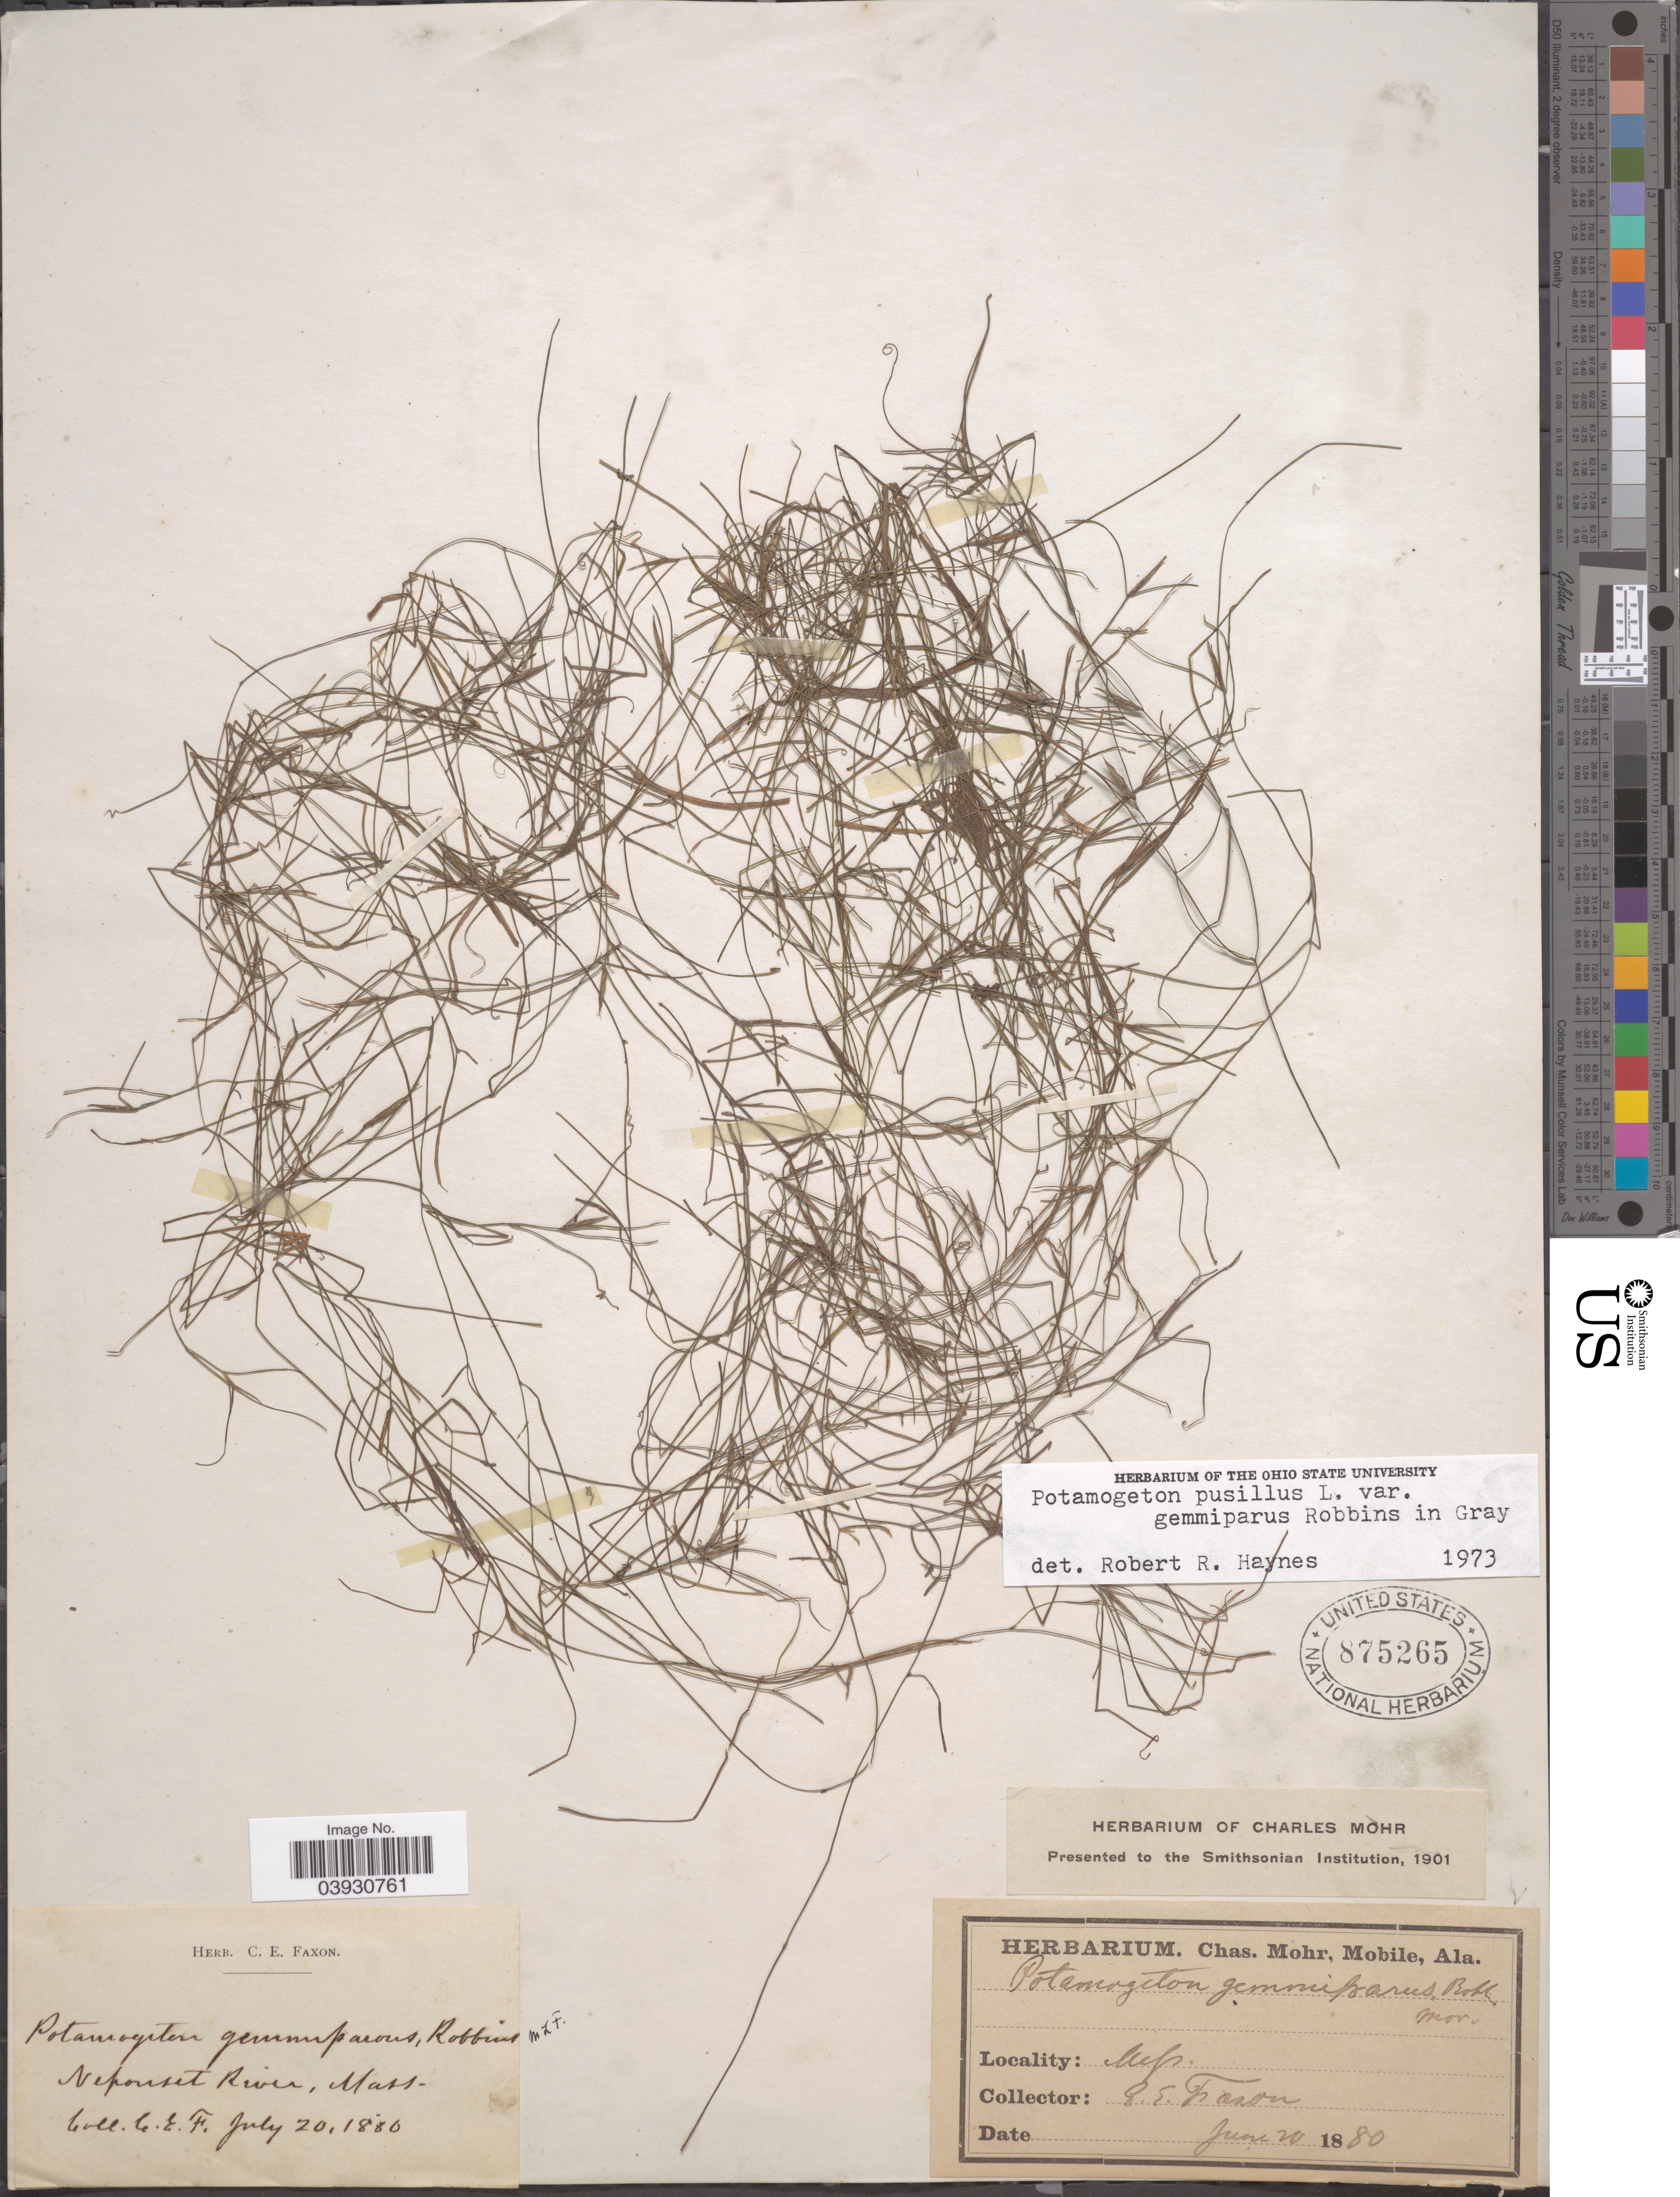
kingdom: Plantae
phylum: Tracheophyta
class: Liliopsida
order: Alismatales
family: Potamogetonaceae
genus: Potamogeton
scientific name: Potamogeton pusillus var. gemmiparus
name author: J.W. Robbins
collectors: C. Faxon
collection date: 1880-07-20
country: United States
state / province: Massachusetts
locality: Neponset River.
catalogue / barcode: US 875265